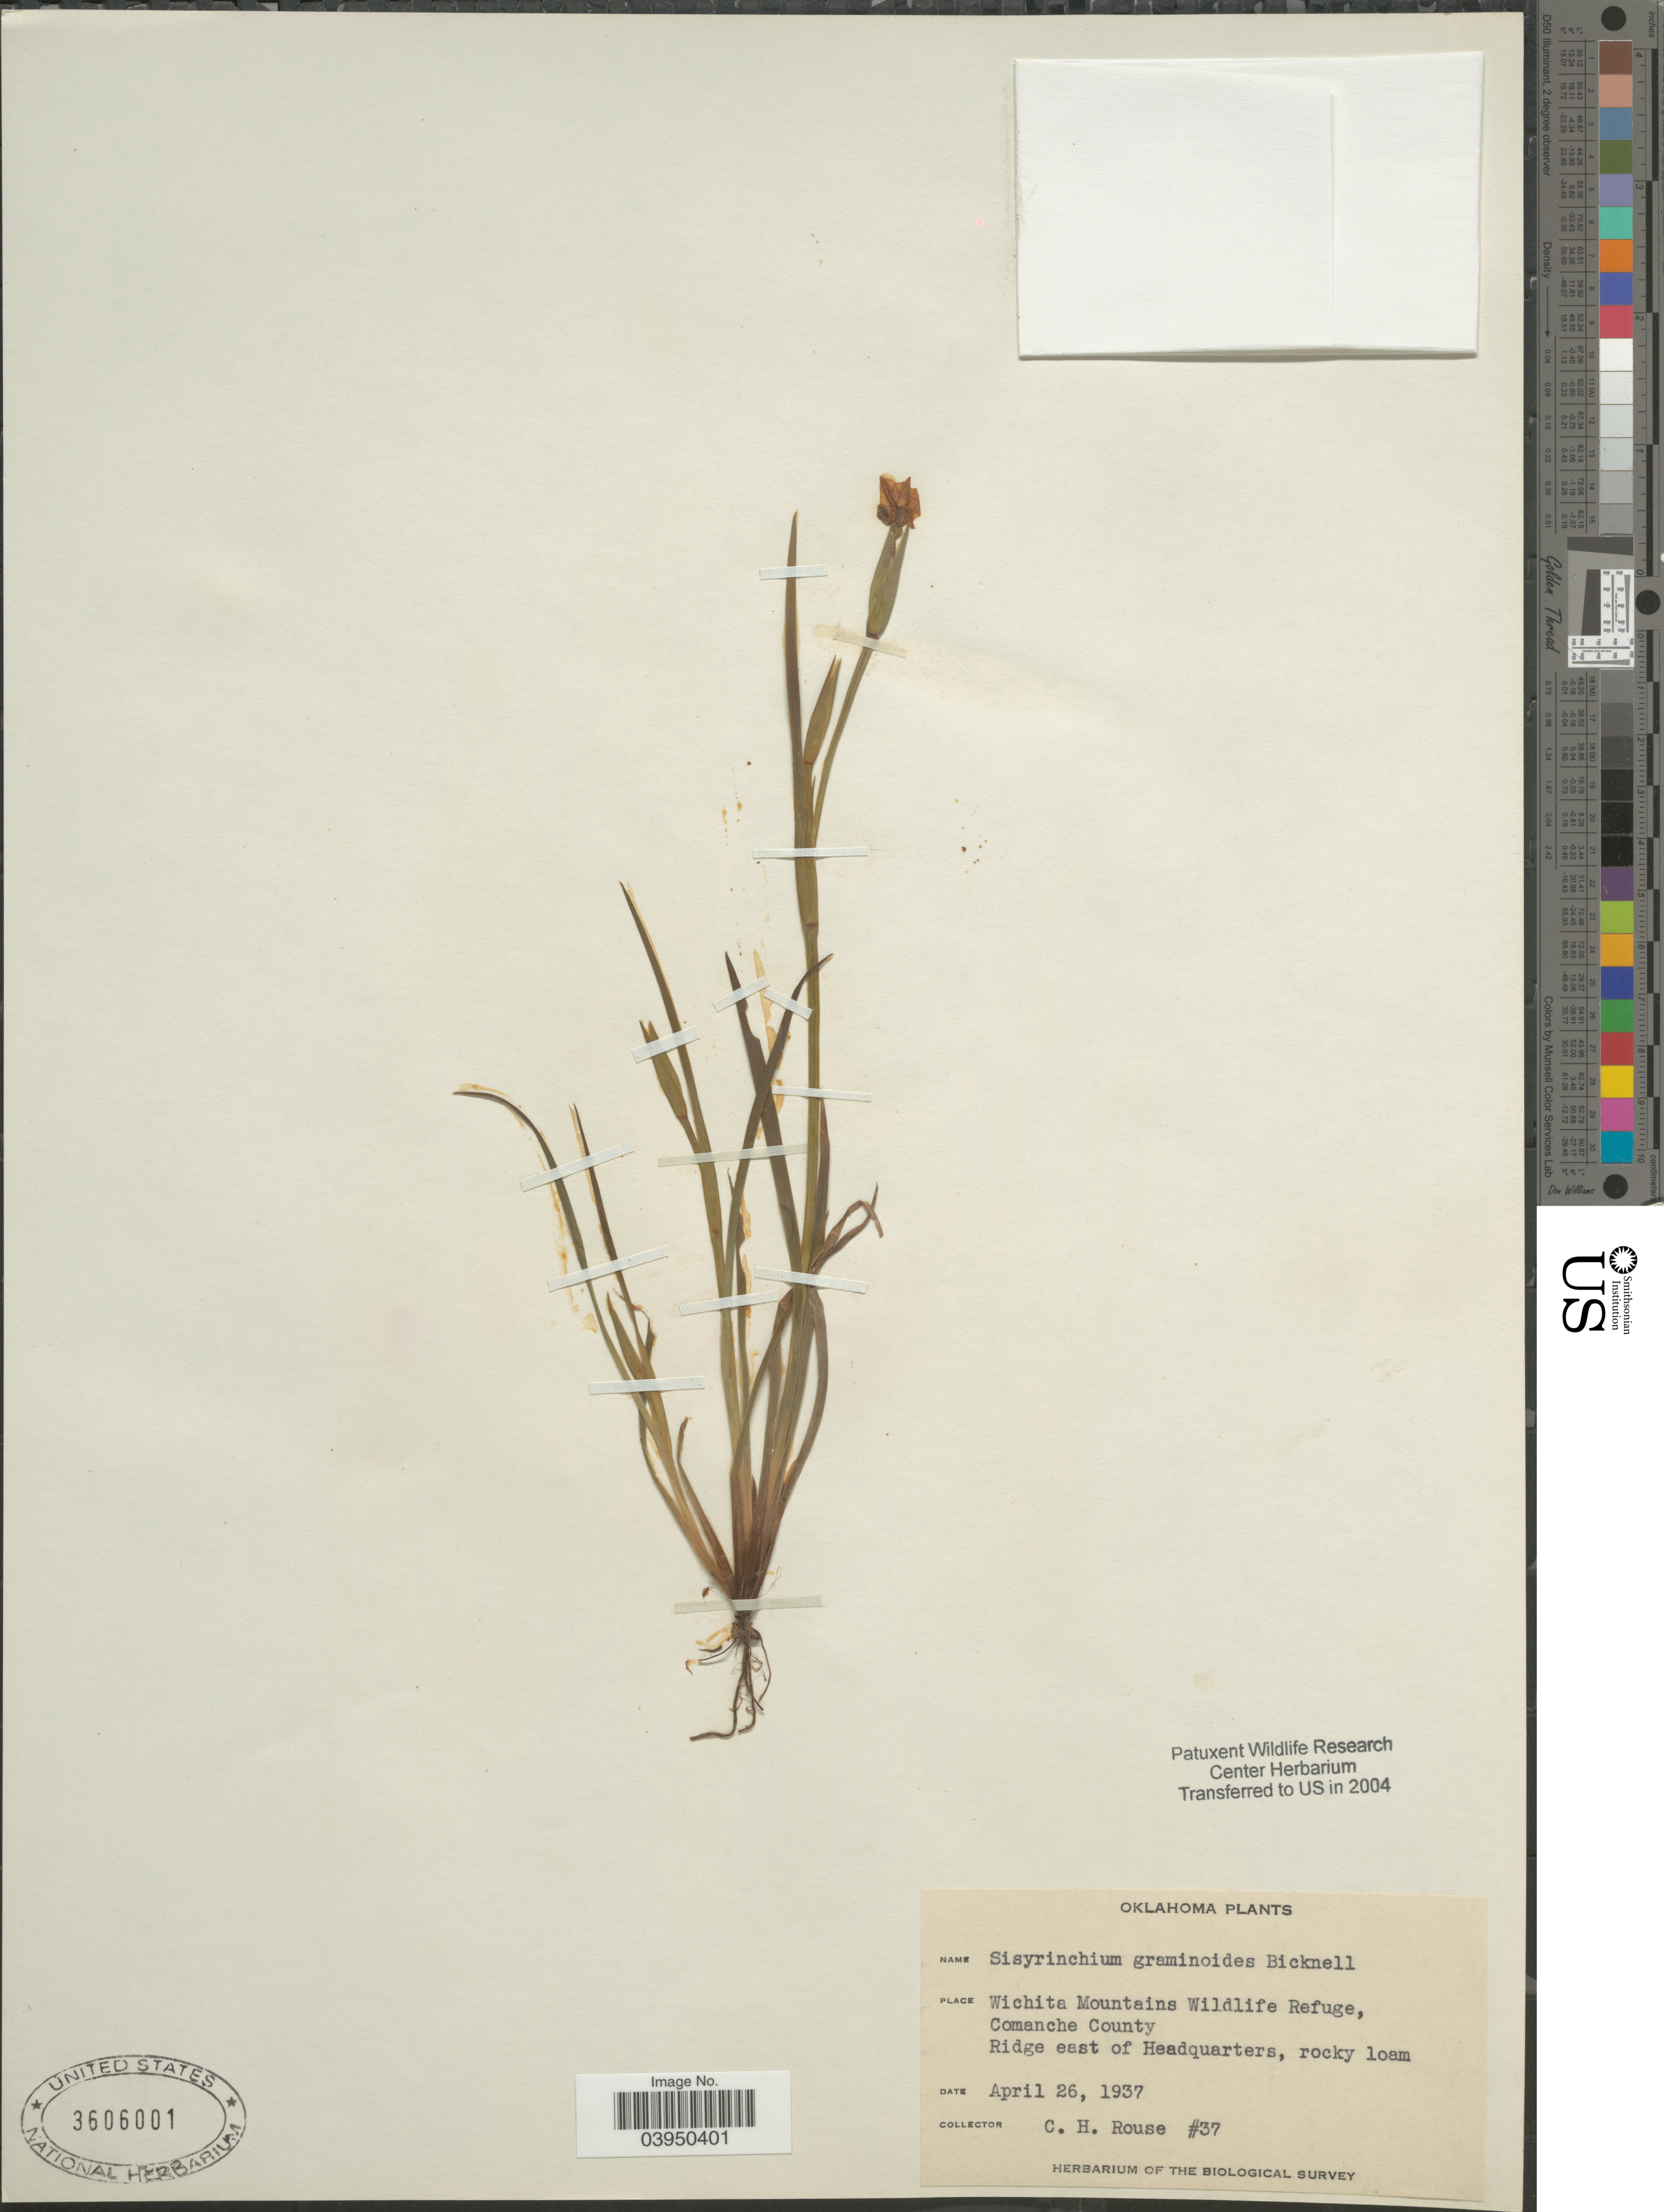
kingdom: Plantae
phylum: Tracheophyta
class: Liliopsida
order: Asparagales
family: Iridaceae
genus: Sisyrinchium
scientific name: Sisyrinchium angustifolium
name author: Mill.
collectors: C. Rouse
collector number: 37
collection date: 1937-04-26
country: United States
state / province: Oklahoma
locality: Wichita Mountains Wildlife Refuge, Comanche County. Ridge east of Headquarters.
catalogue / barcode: US 3606001